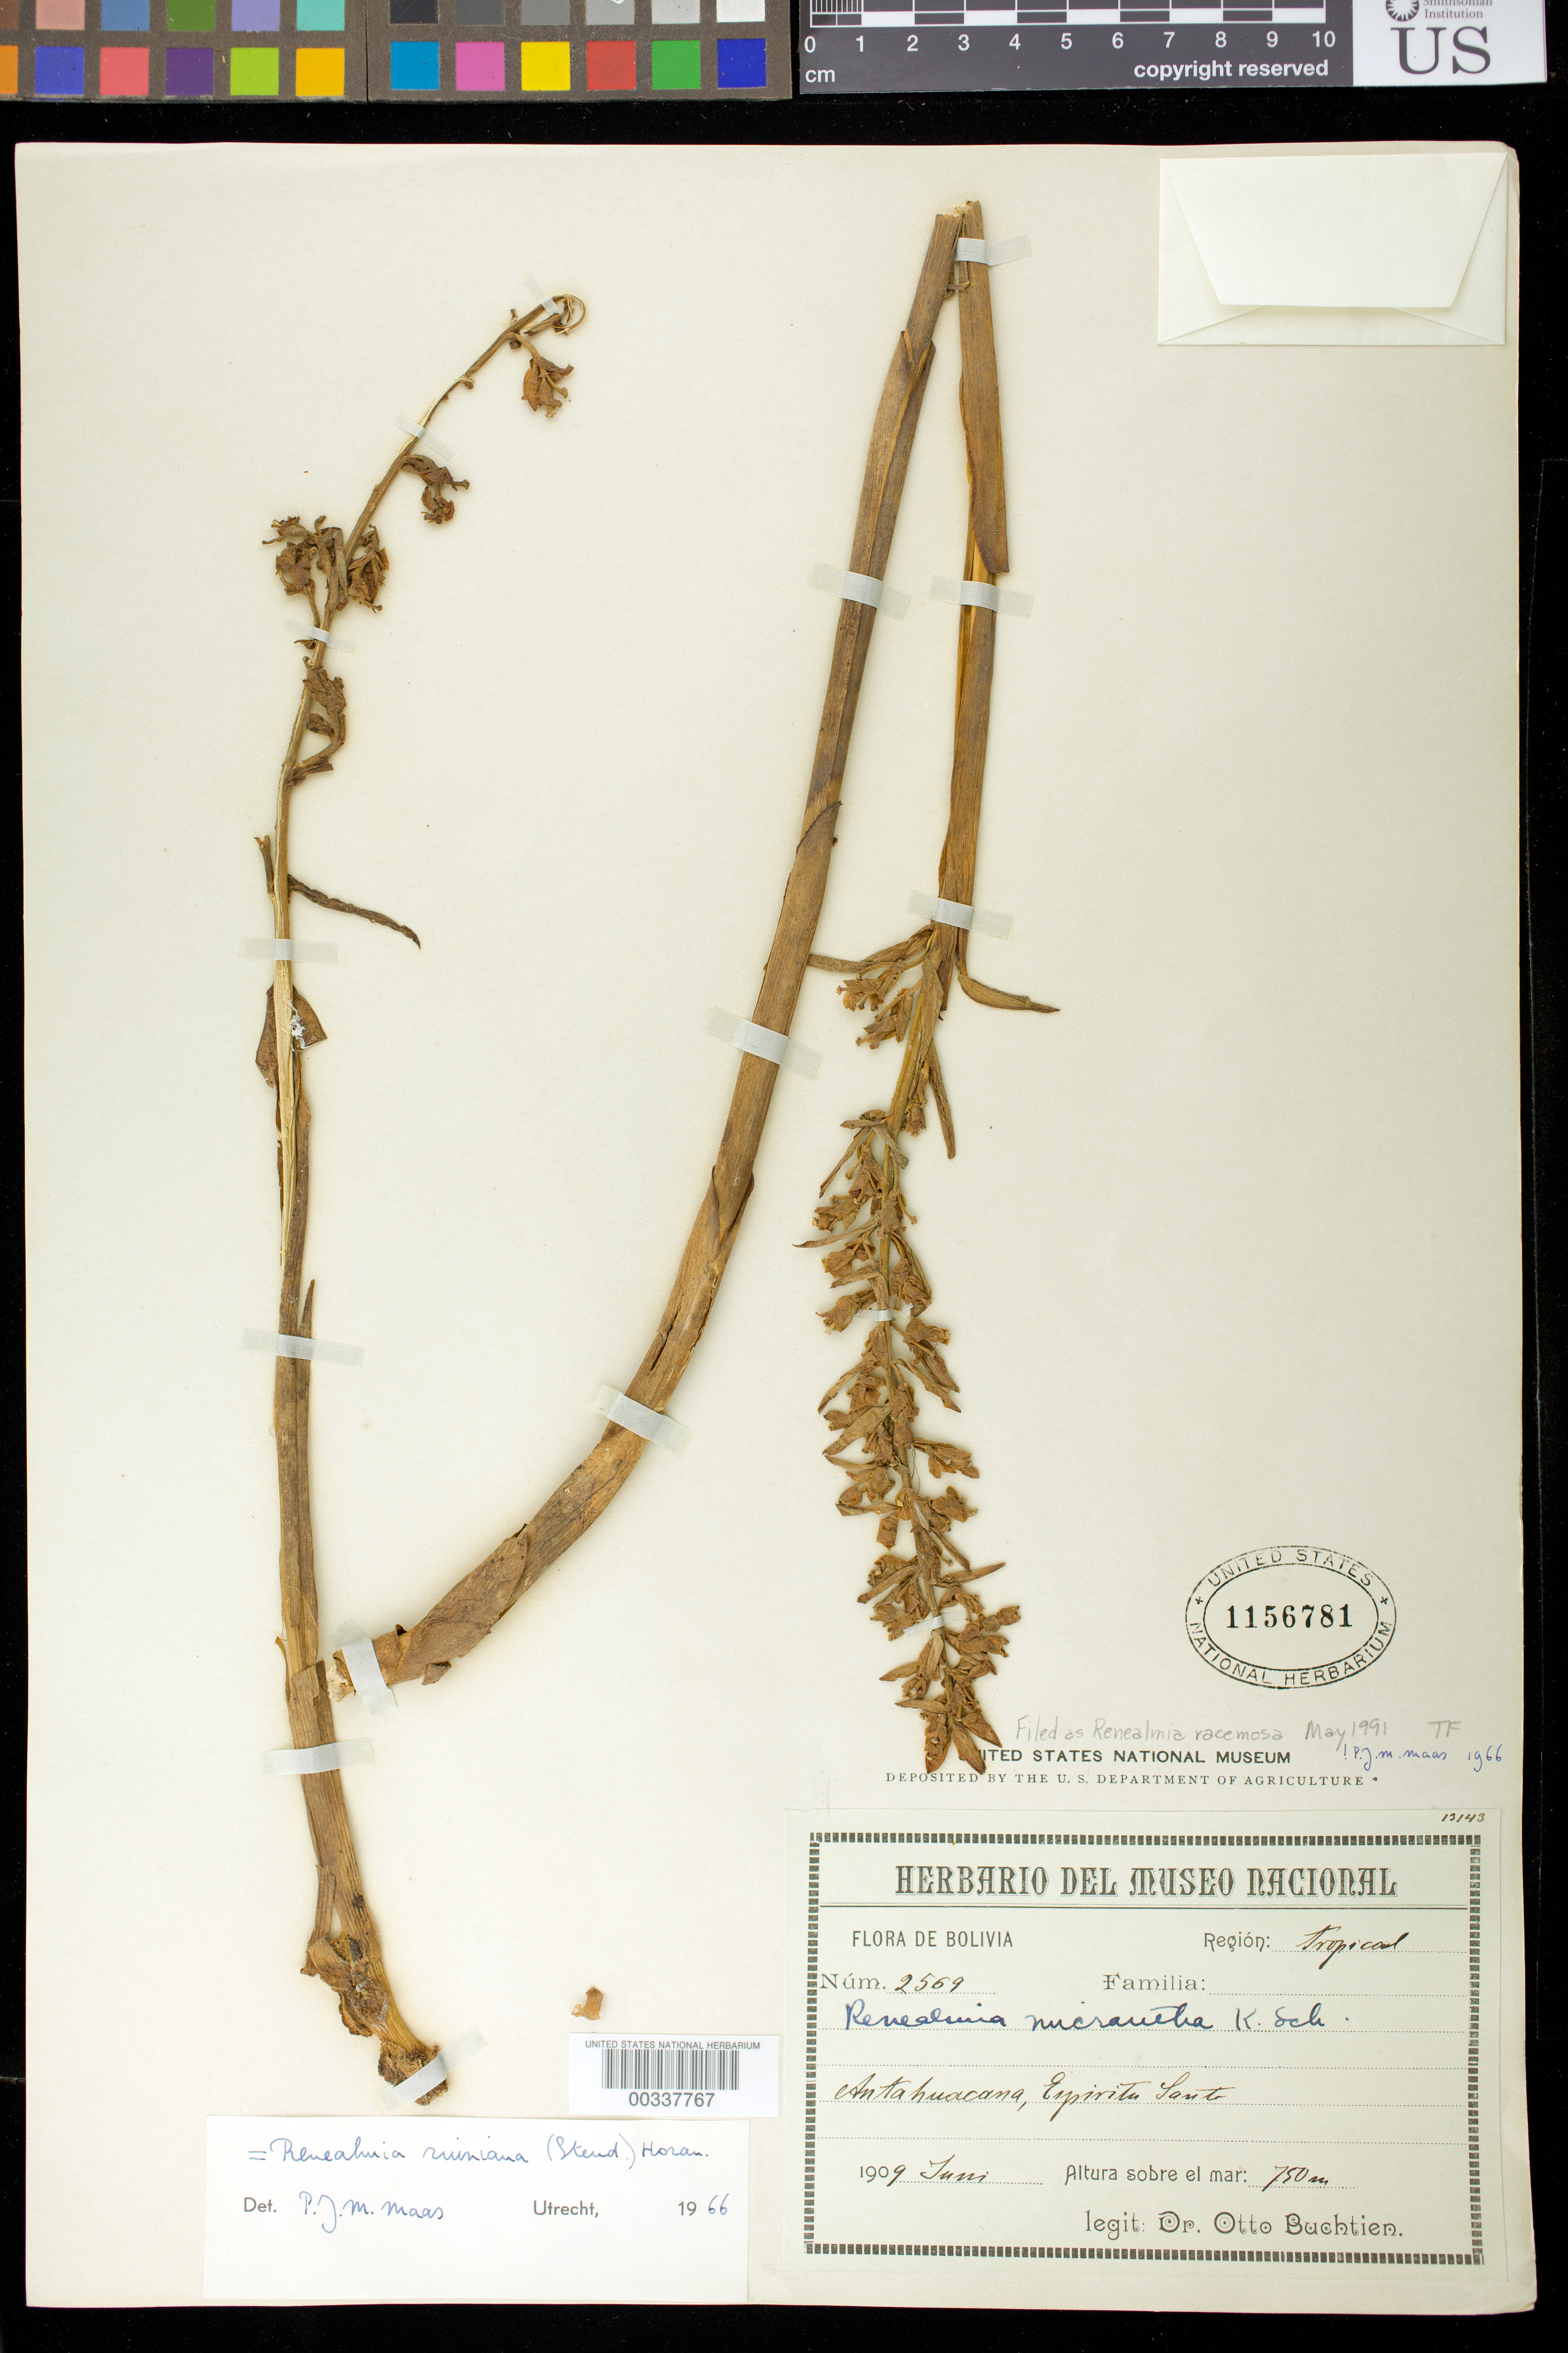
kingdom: Plantae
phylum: Tracheophyta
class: Liliopsida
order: Zingiberales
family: Zingiberaceae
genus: Renealmia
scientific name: Renealmia racemosa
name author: Poepp. & Endl.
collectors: O. Buchtien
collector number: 2569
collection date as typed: Jun 1909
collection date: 1909-06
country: Bolivia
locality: Antahuacana, Espirito Santo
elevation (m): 750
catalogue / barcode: US 1156781